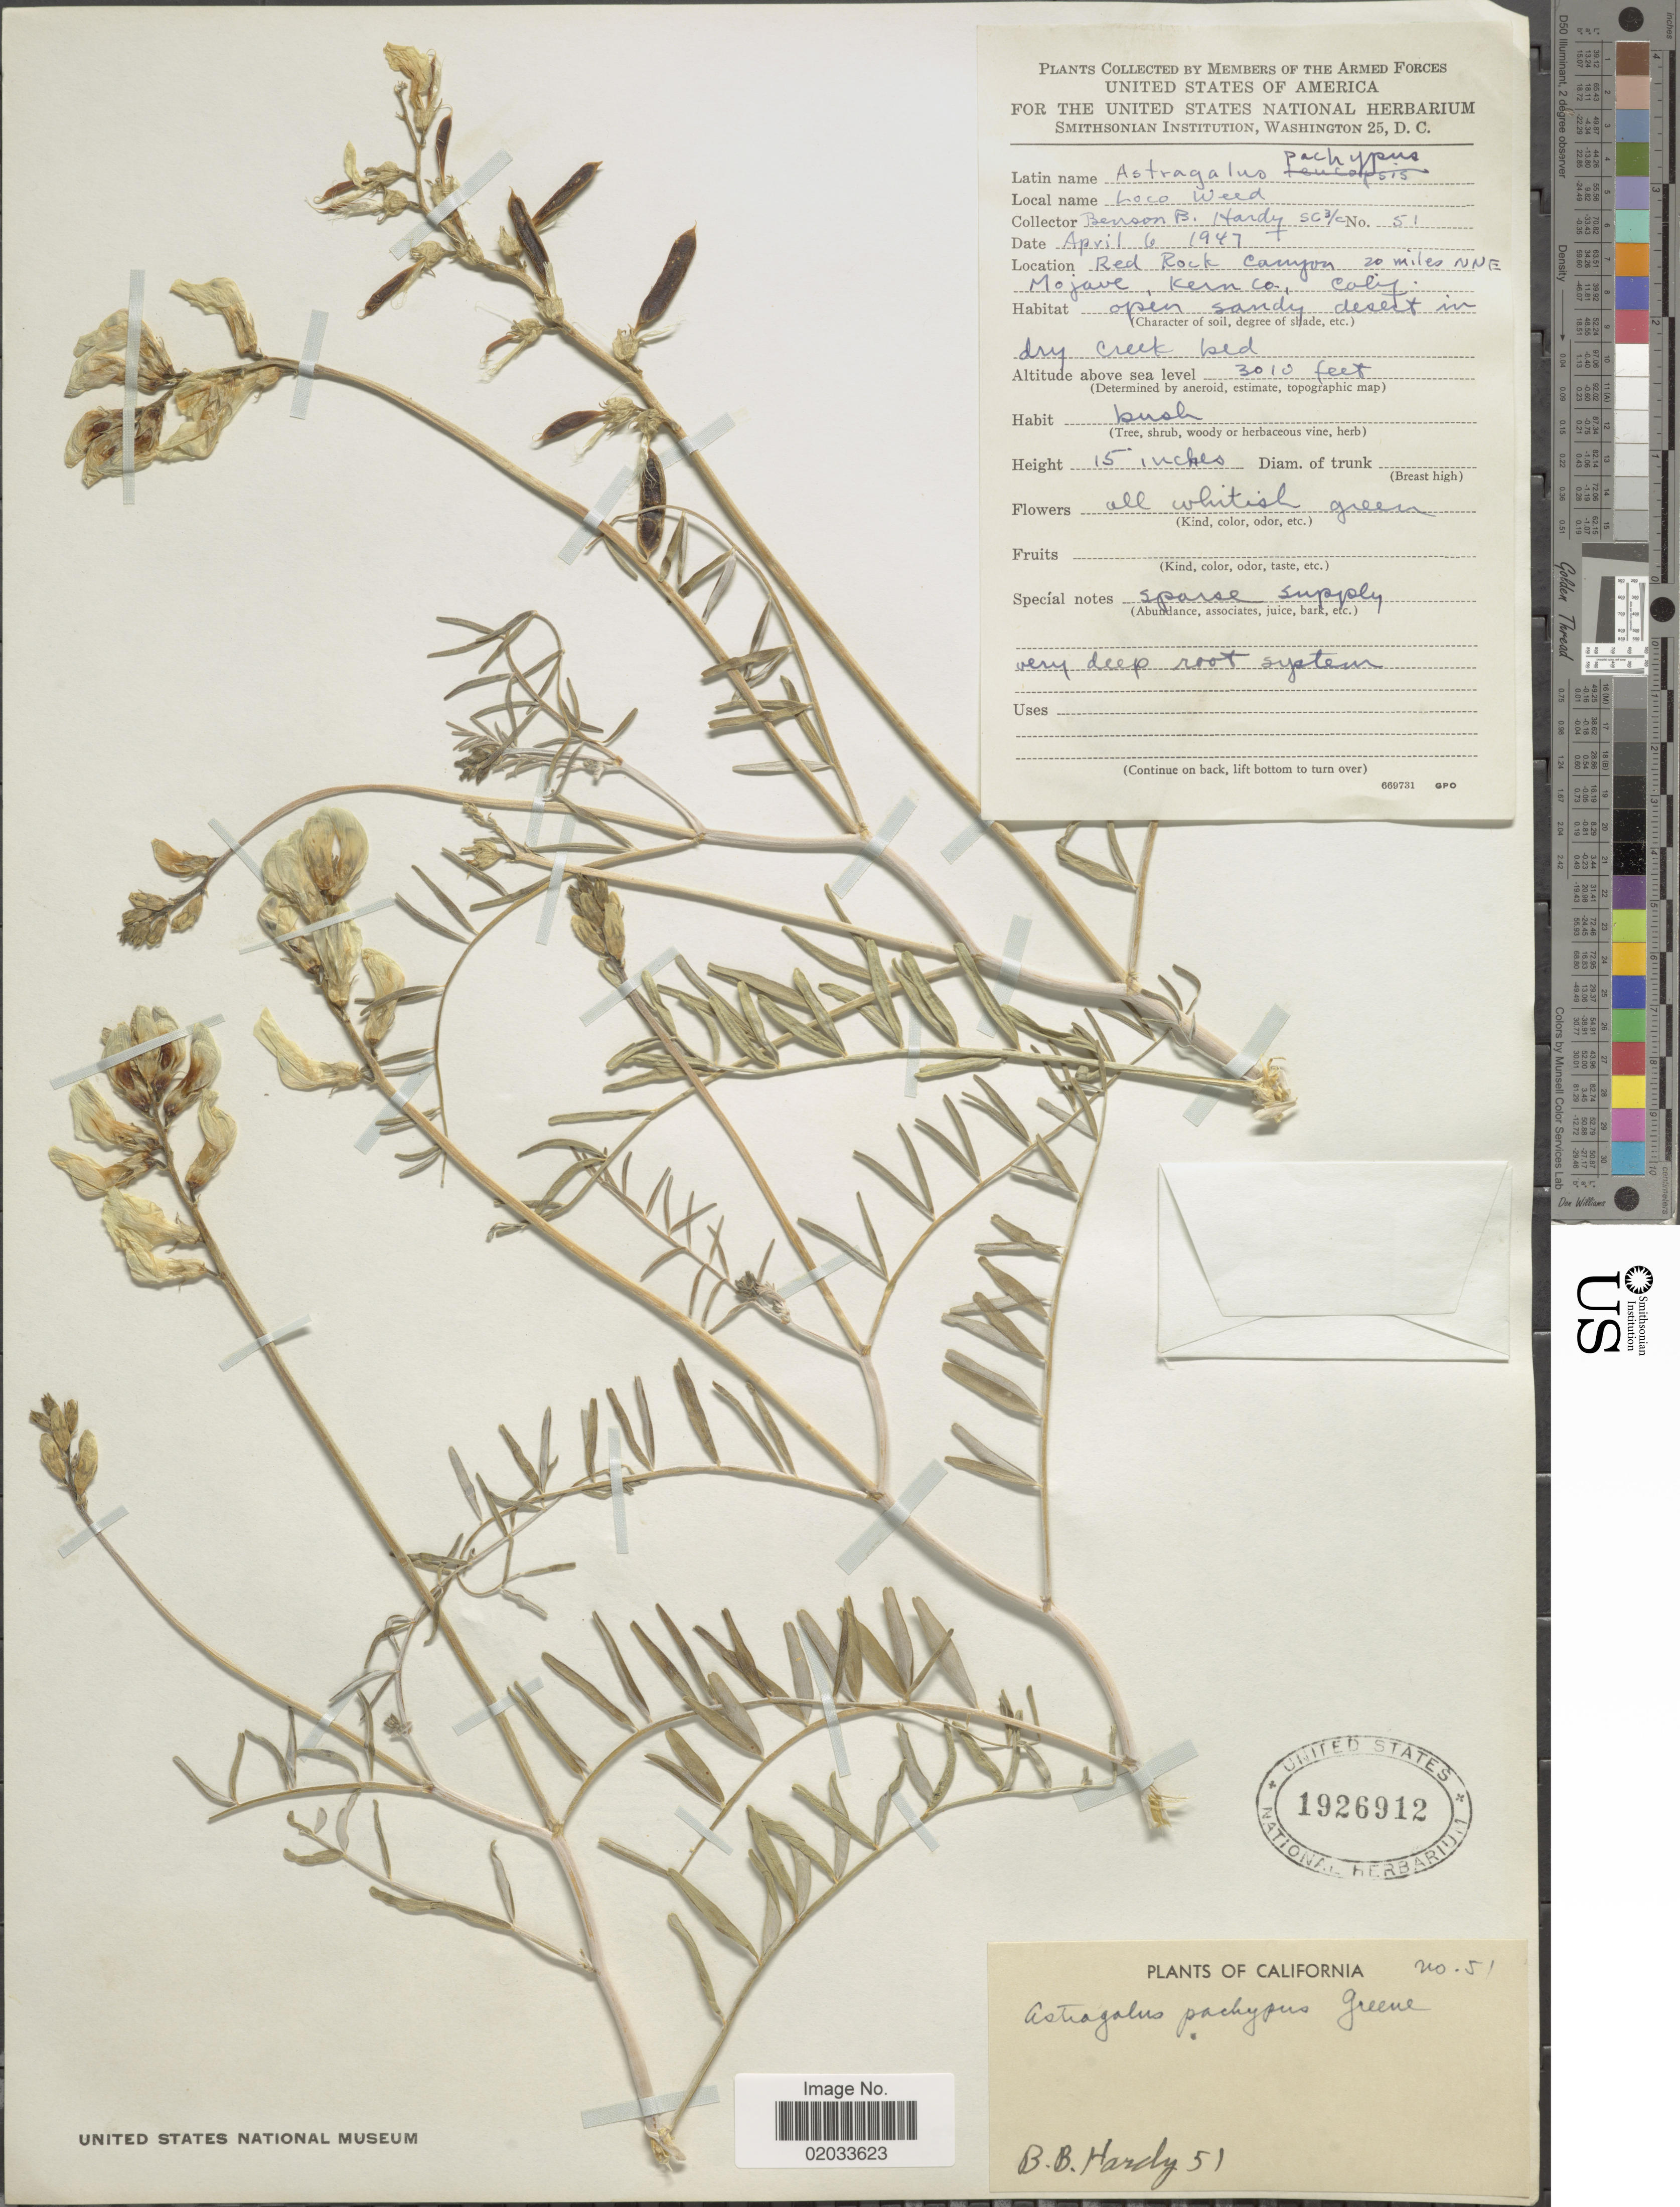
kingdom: Plantae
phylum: Tracheophyta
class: Magnoliopsida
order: Fabales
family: Fabaceae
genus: Astragalus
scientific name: Astragalus pachypus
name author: Greene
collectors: B. Hardy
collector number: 51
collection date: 1947-04-06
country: United States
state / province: California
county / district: Kern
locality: Red Rock Canyon, 20 miles NNE Mojave, Kern County, open sandy desert in dry creek bed.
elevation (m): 917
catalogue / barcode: US 1926912